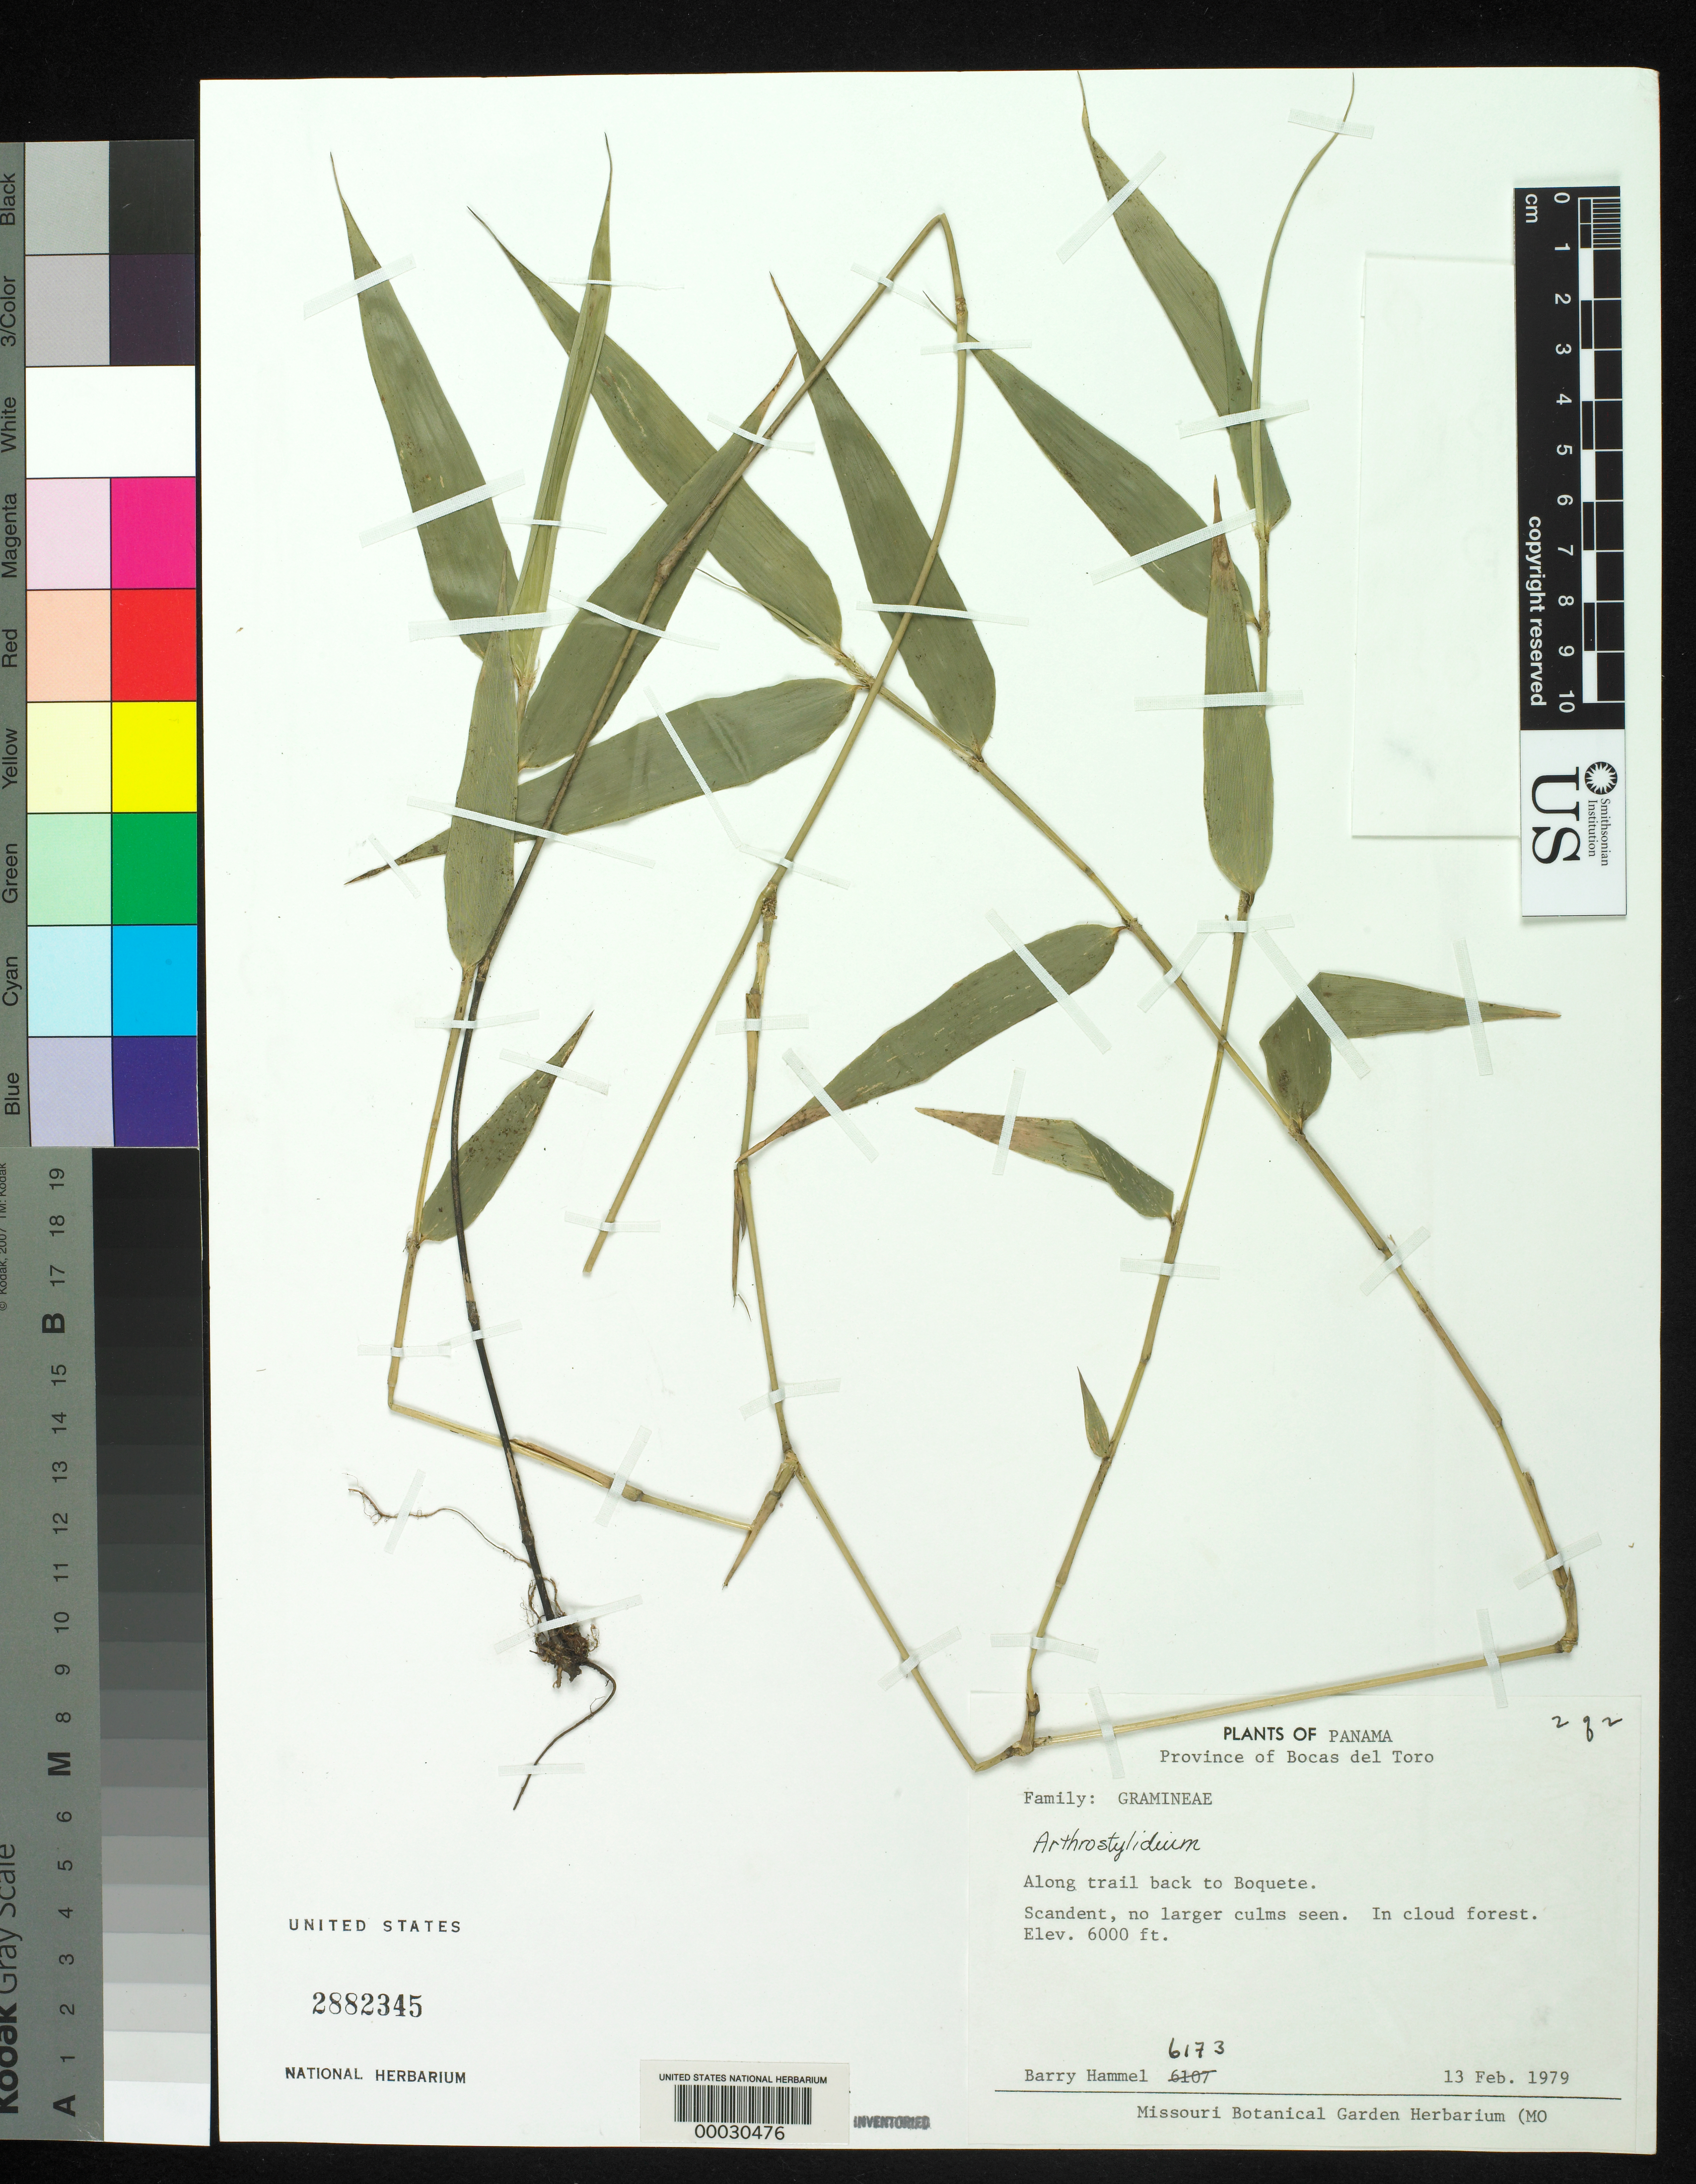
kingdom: Plantae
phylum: Tracheophyta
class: Liliopsida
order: Poales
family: Poaceae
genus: Arthrostylidium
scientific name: Arthrostylidium sp.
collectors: B. Hammel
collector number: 6173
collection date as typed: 13 Feb 1979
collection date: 1979-02-13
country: Panama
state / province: Bocas del Toro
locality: Along trail back to Boquete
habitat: In cloud forest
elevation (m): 1830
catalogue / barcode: US 2882345